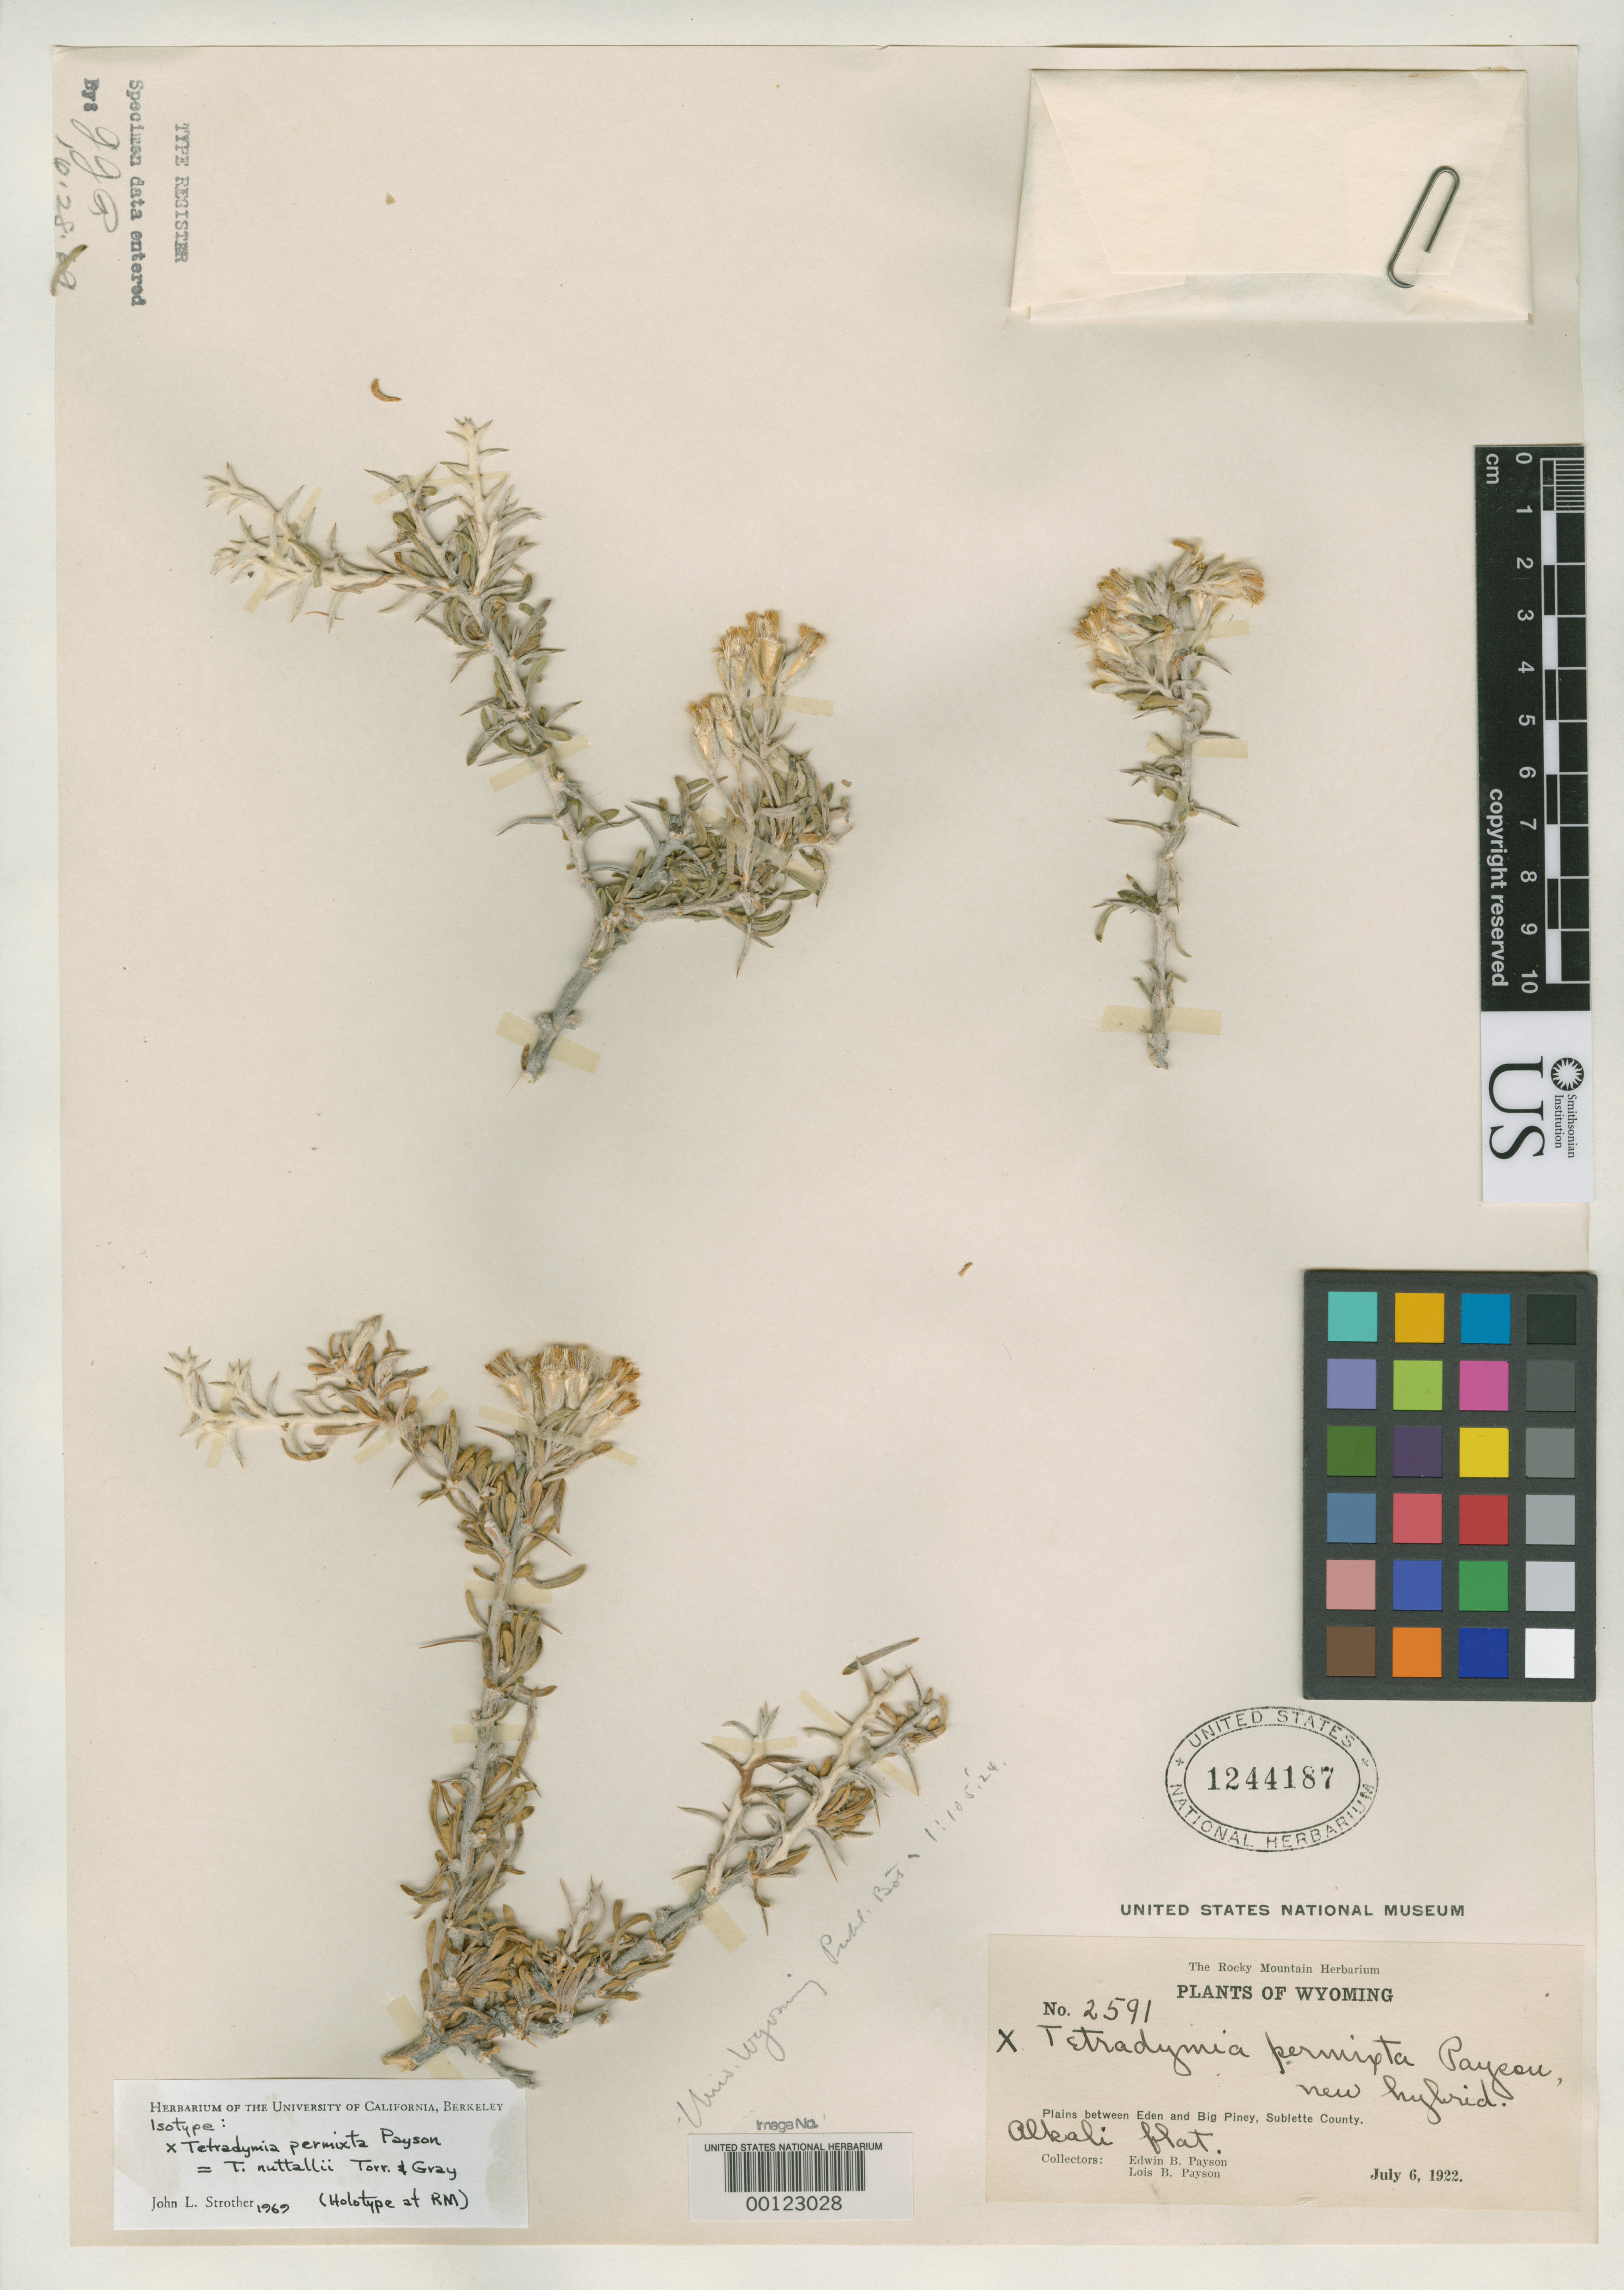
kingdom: Plantae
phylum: Tracheophyta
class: Magnoliopsida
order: Asterales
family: Asteraceae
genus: Tetradymia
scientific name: Tetradymia x pernixta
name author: Payson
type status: Isotype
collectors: E. B. Payson & L. Payson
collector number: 2591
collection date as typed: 06 Jul 1922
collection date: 1922-07-06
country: United States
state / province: Wyoming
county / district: Sublette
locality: Eden and Big Piney.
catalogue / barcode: US 1244187